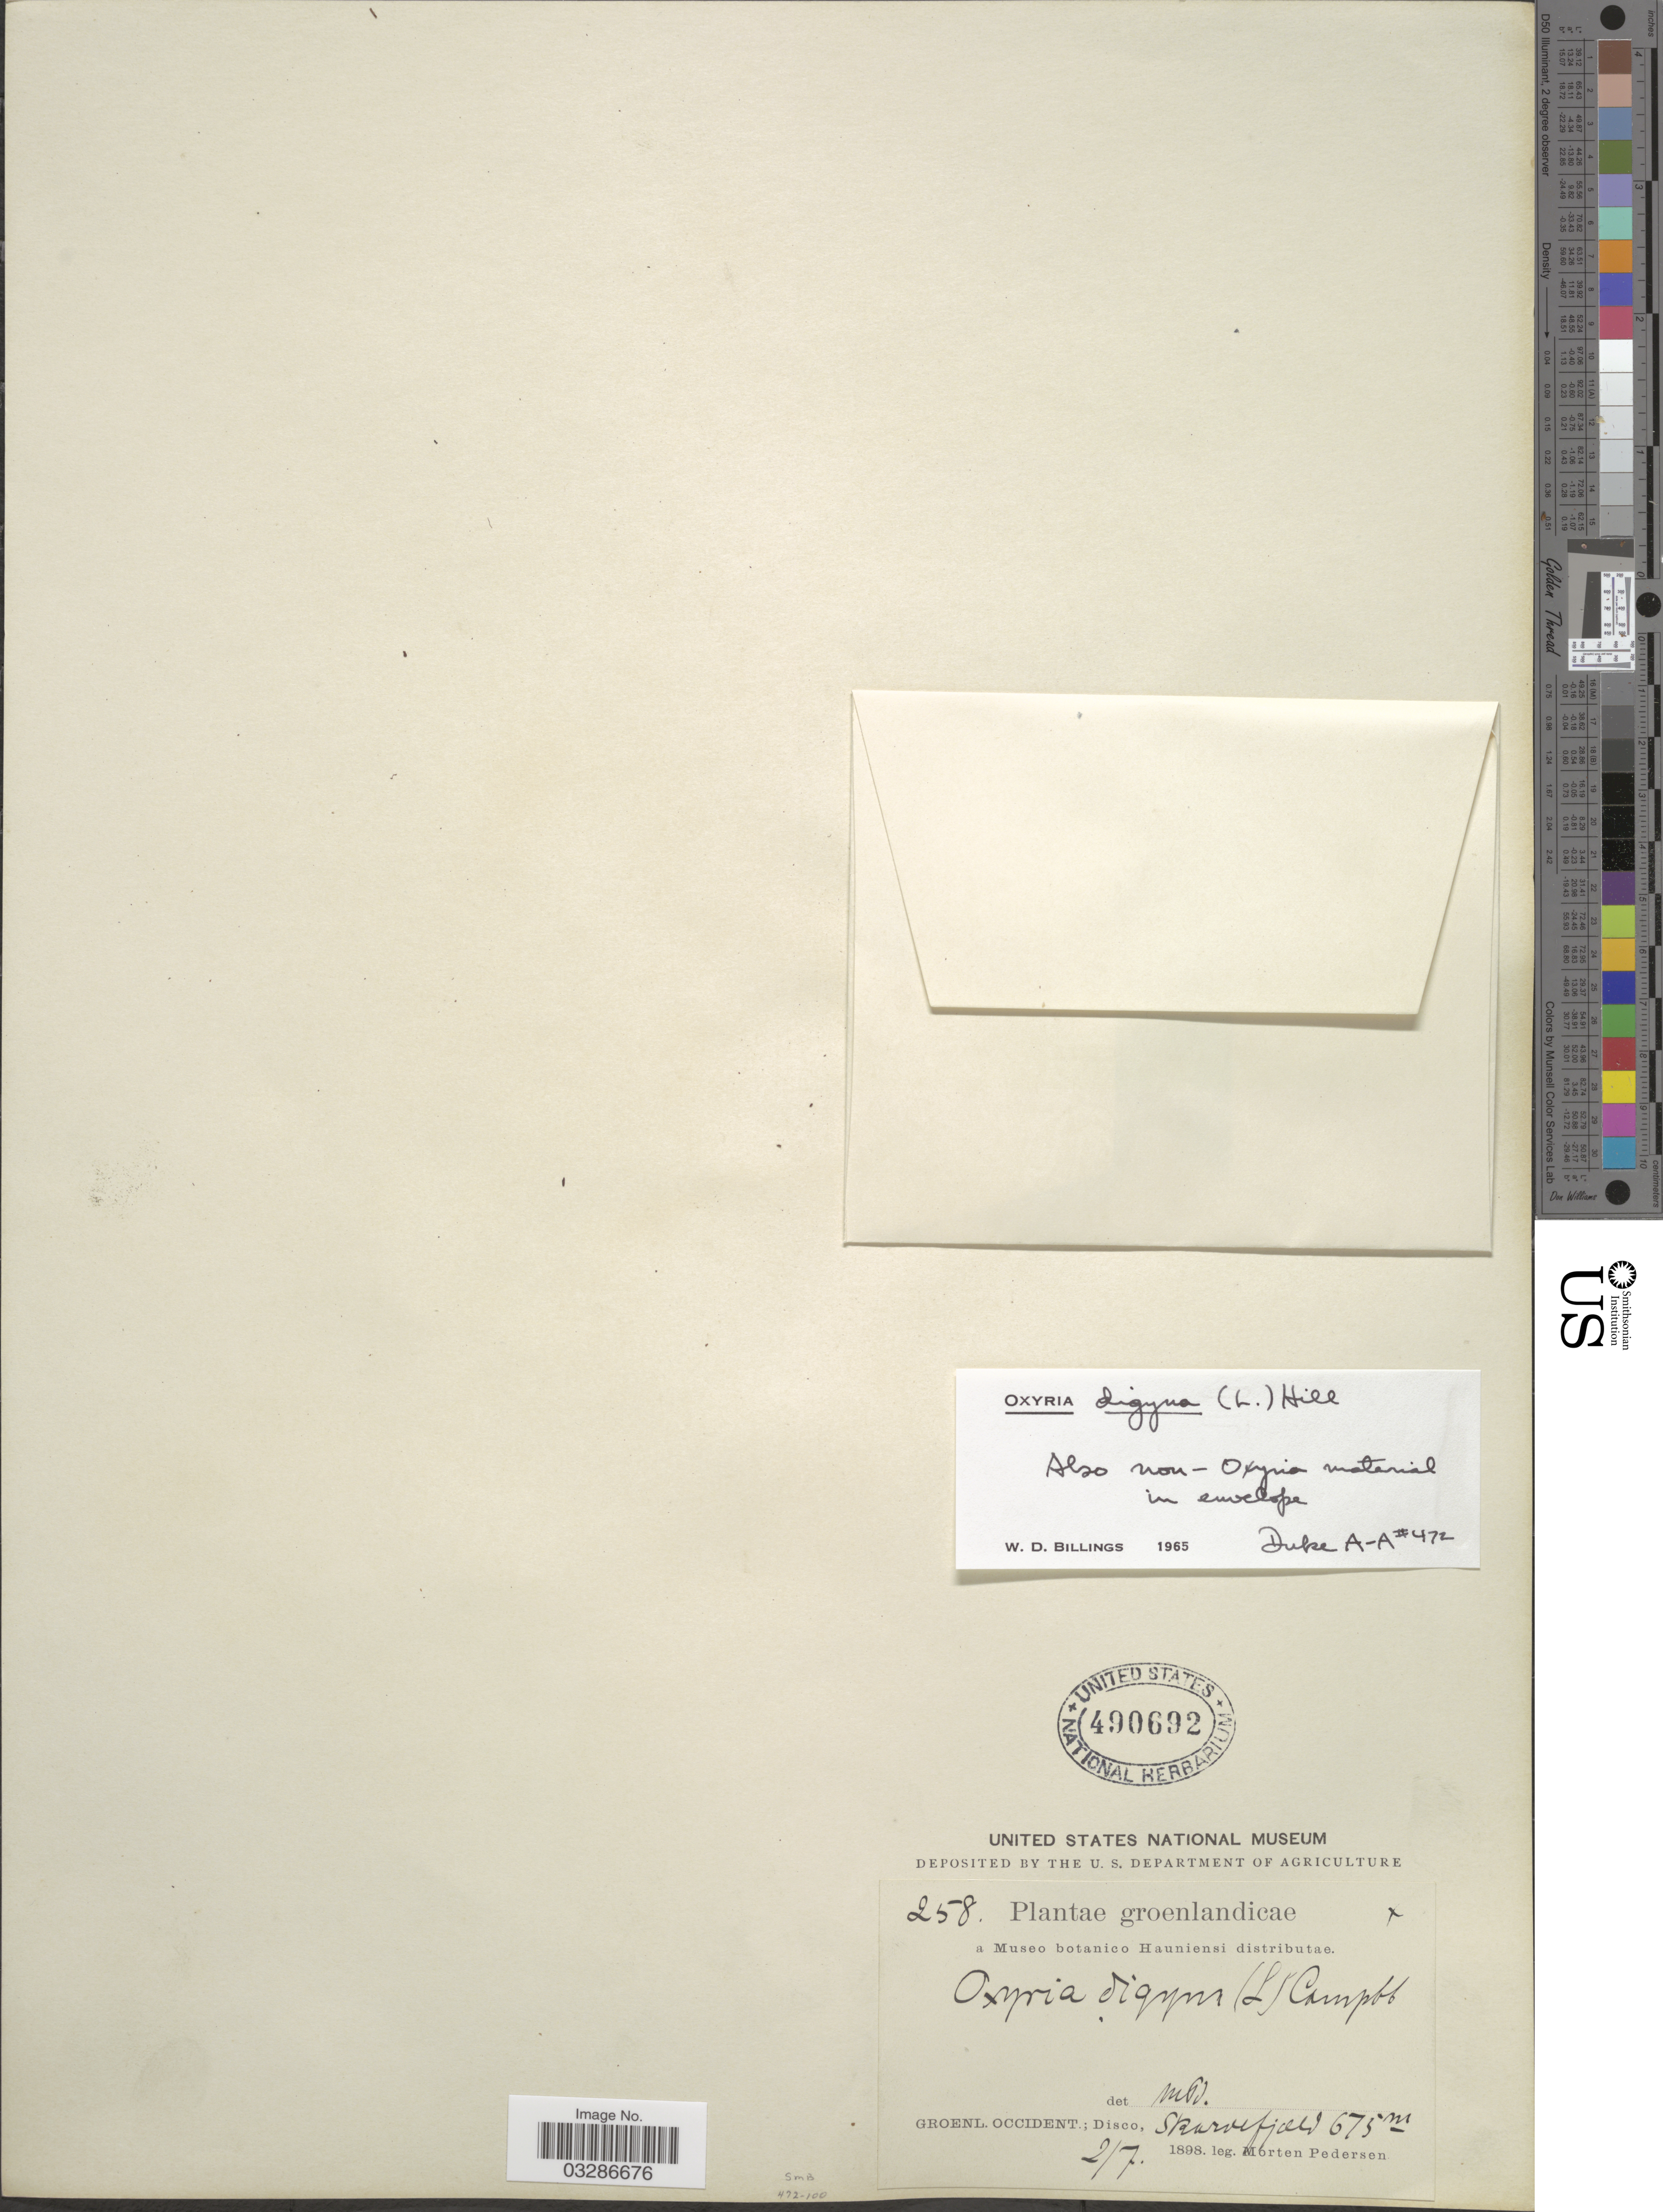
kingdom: Plantae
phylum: Tracheophyta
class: Magnoliopsida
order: Caryophyllales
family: Polygonaceae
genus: Oxyria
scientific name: Oxyria digyna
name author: (L.) Hill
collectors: M. Pedersen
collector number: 258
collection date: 1898-07-02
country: Greenland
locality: Groenl. Occident.; Disco, Skarvefjaeld.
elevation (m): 675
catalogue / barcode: US 490692